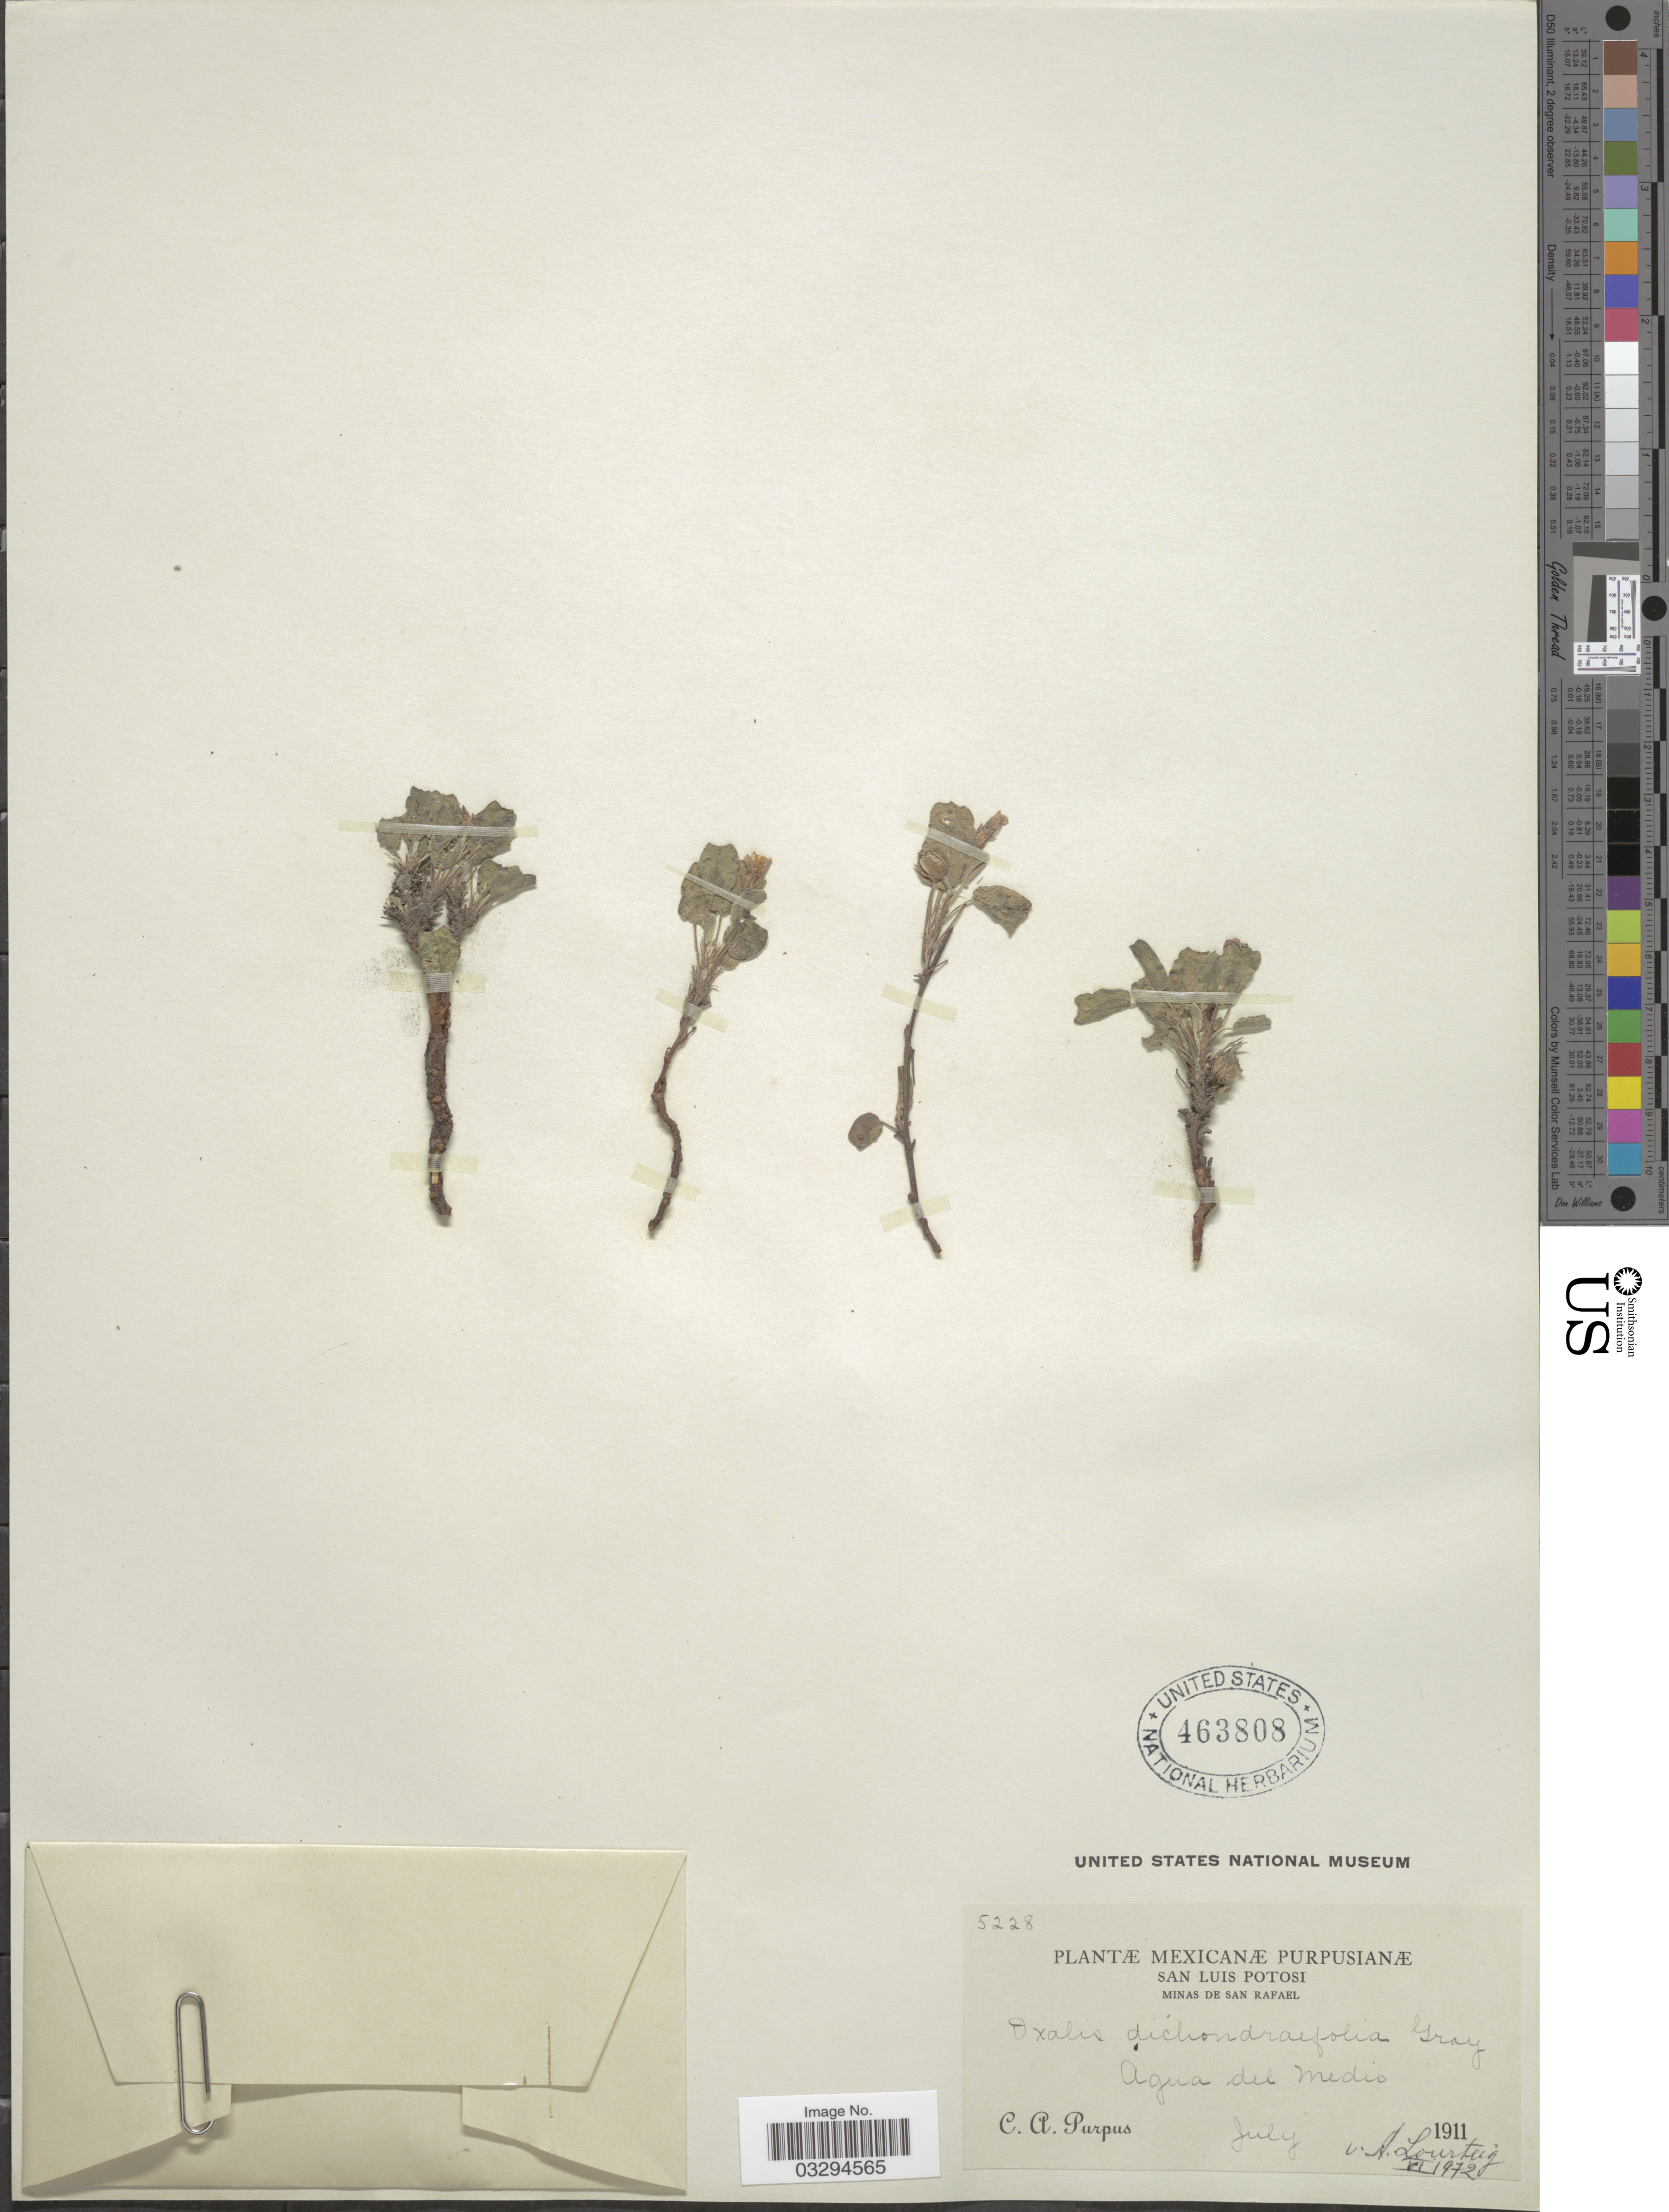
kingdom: Plantae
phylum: Tracheophyta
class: Magnoliopsida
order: Oxalidales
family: Oxalidaceae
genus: Oxalis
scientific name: Oxalis dichondraefolia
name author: A. Gray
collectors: C. A. Purpus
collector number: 5228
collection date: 1911-07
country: Mexico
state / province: San Luis Potosí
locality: Minas de San Rafael, Agua del Medio.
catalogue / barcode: US 463808